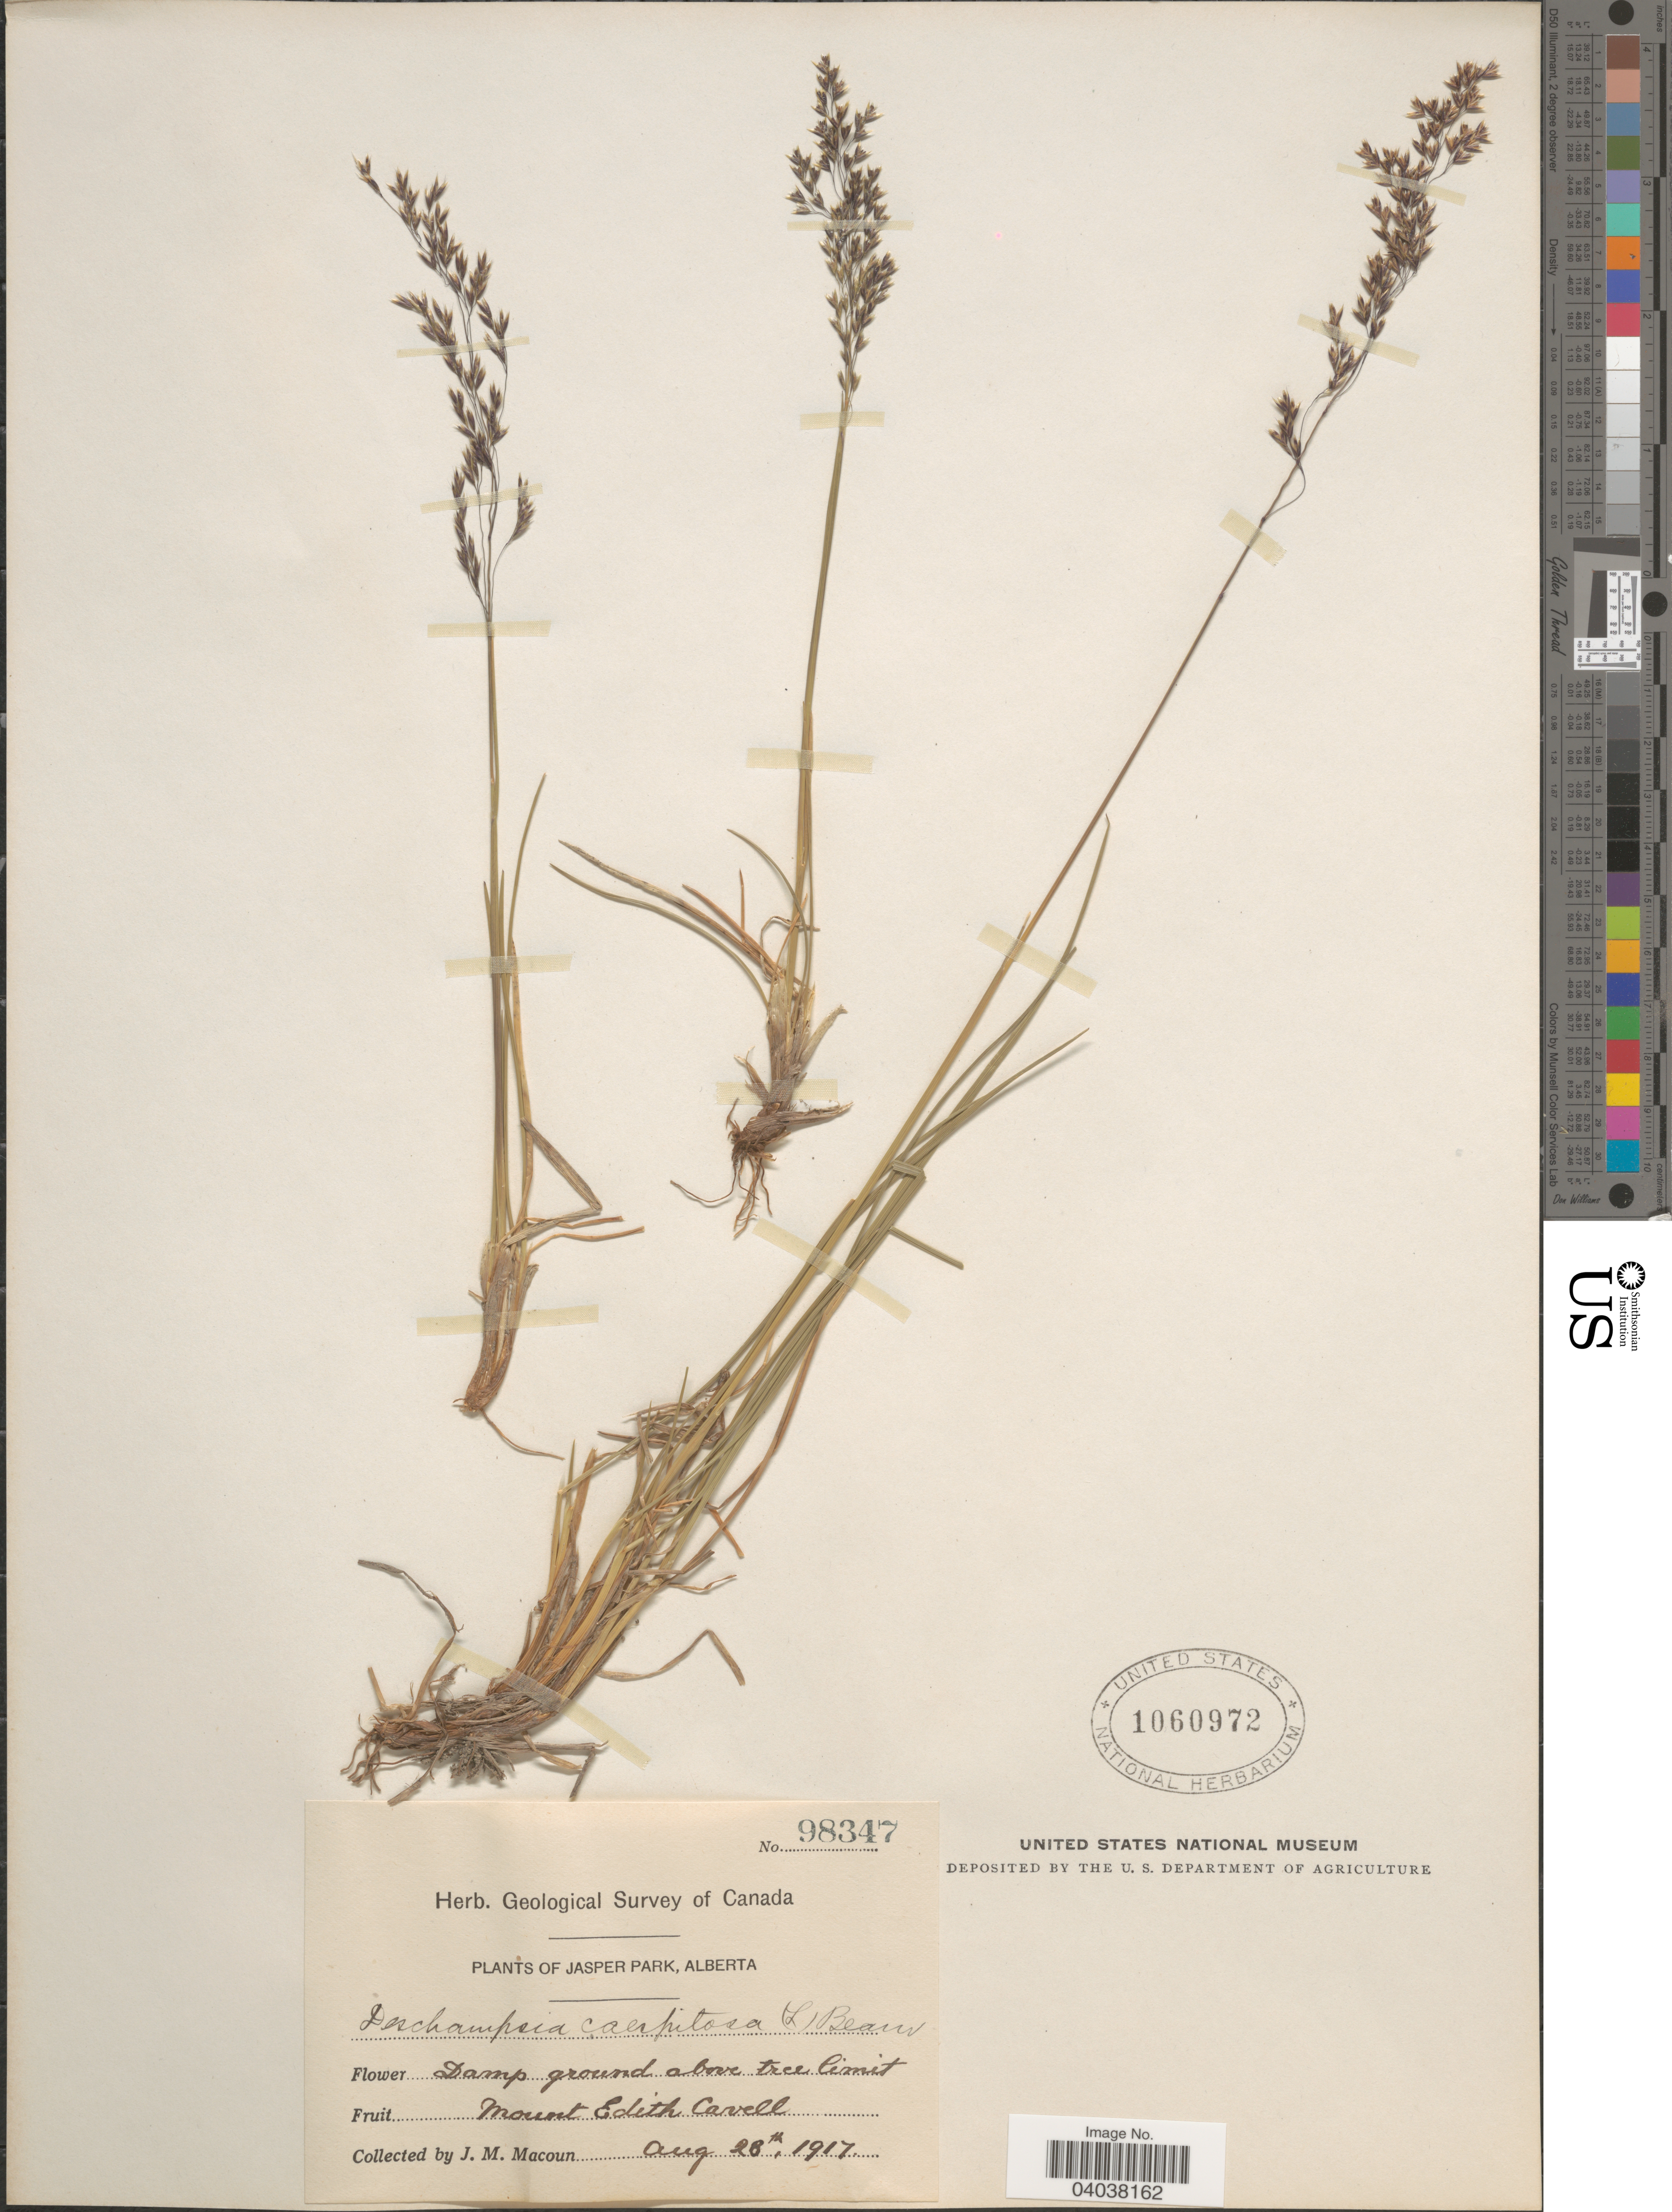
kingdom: Plantae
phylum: Tracheophyta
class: Liliopsida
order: Poales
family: Poaceae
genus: Deschampsia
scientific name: Deschampsia cespitosa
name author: (L.) P. Beauv.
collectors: J. M. Macoun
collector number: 98347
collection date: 1917-08-28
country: Canada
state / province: Alberta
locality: Jasper Park. Above tree limit. Mount Edith Cavell.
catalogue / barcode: US 1060972